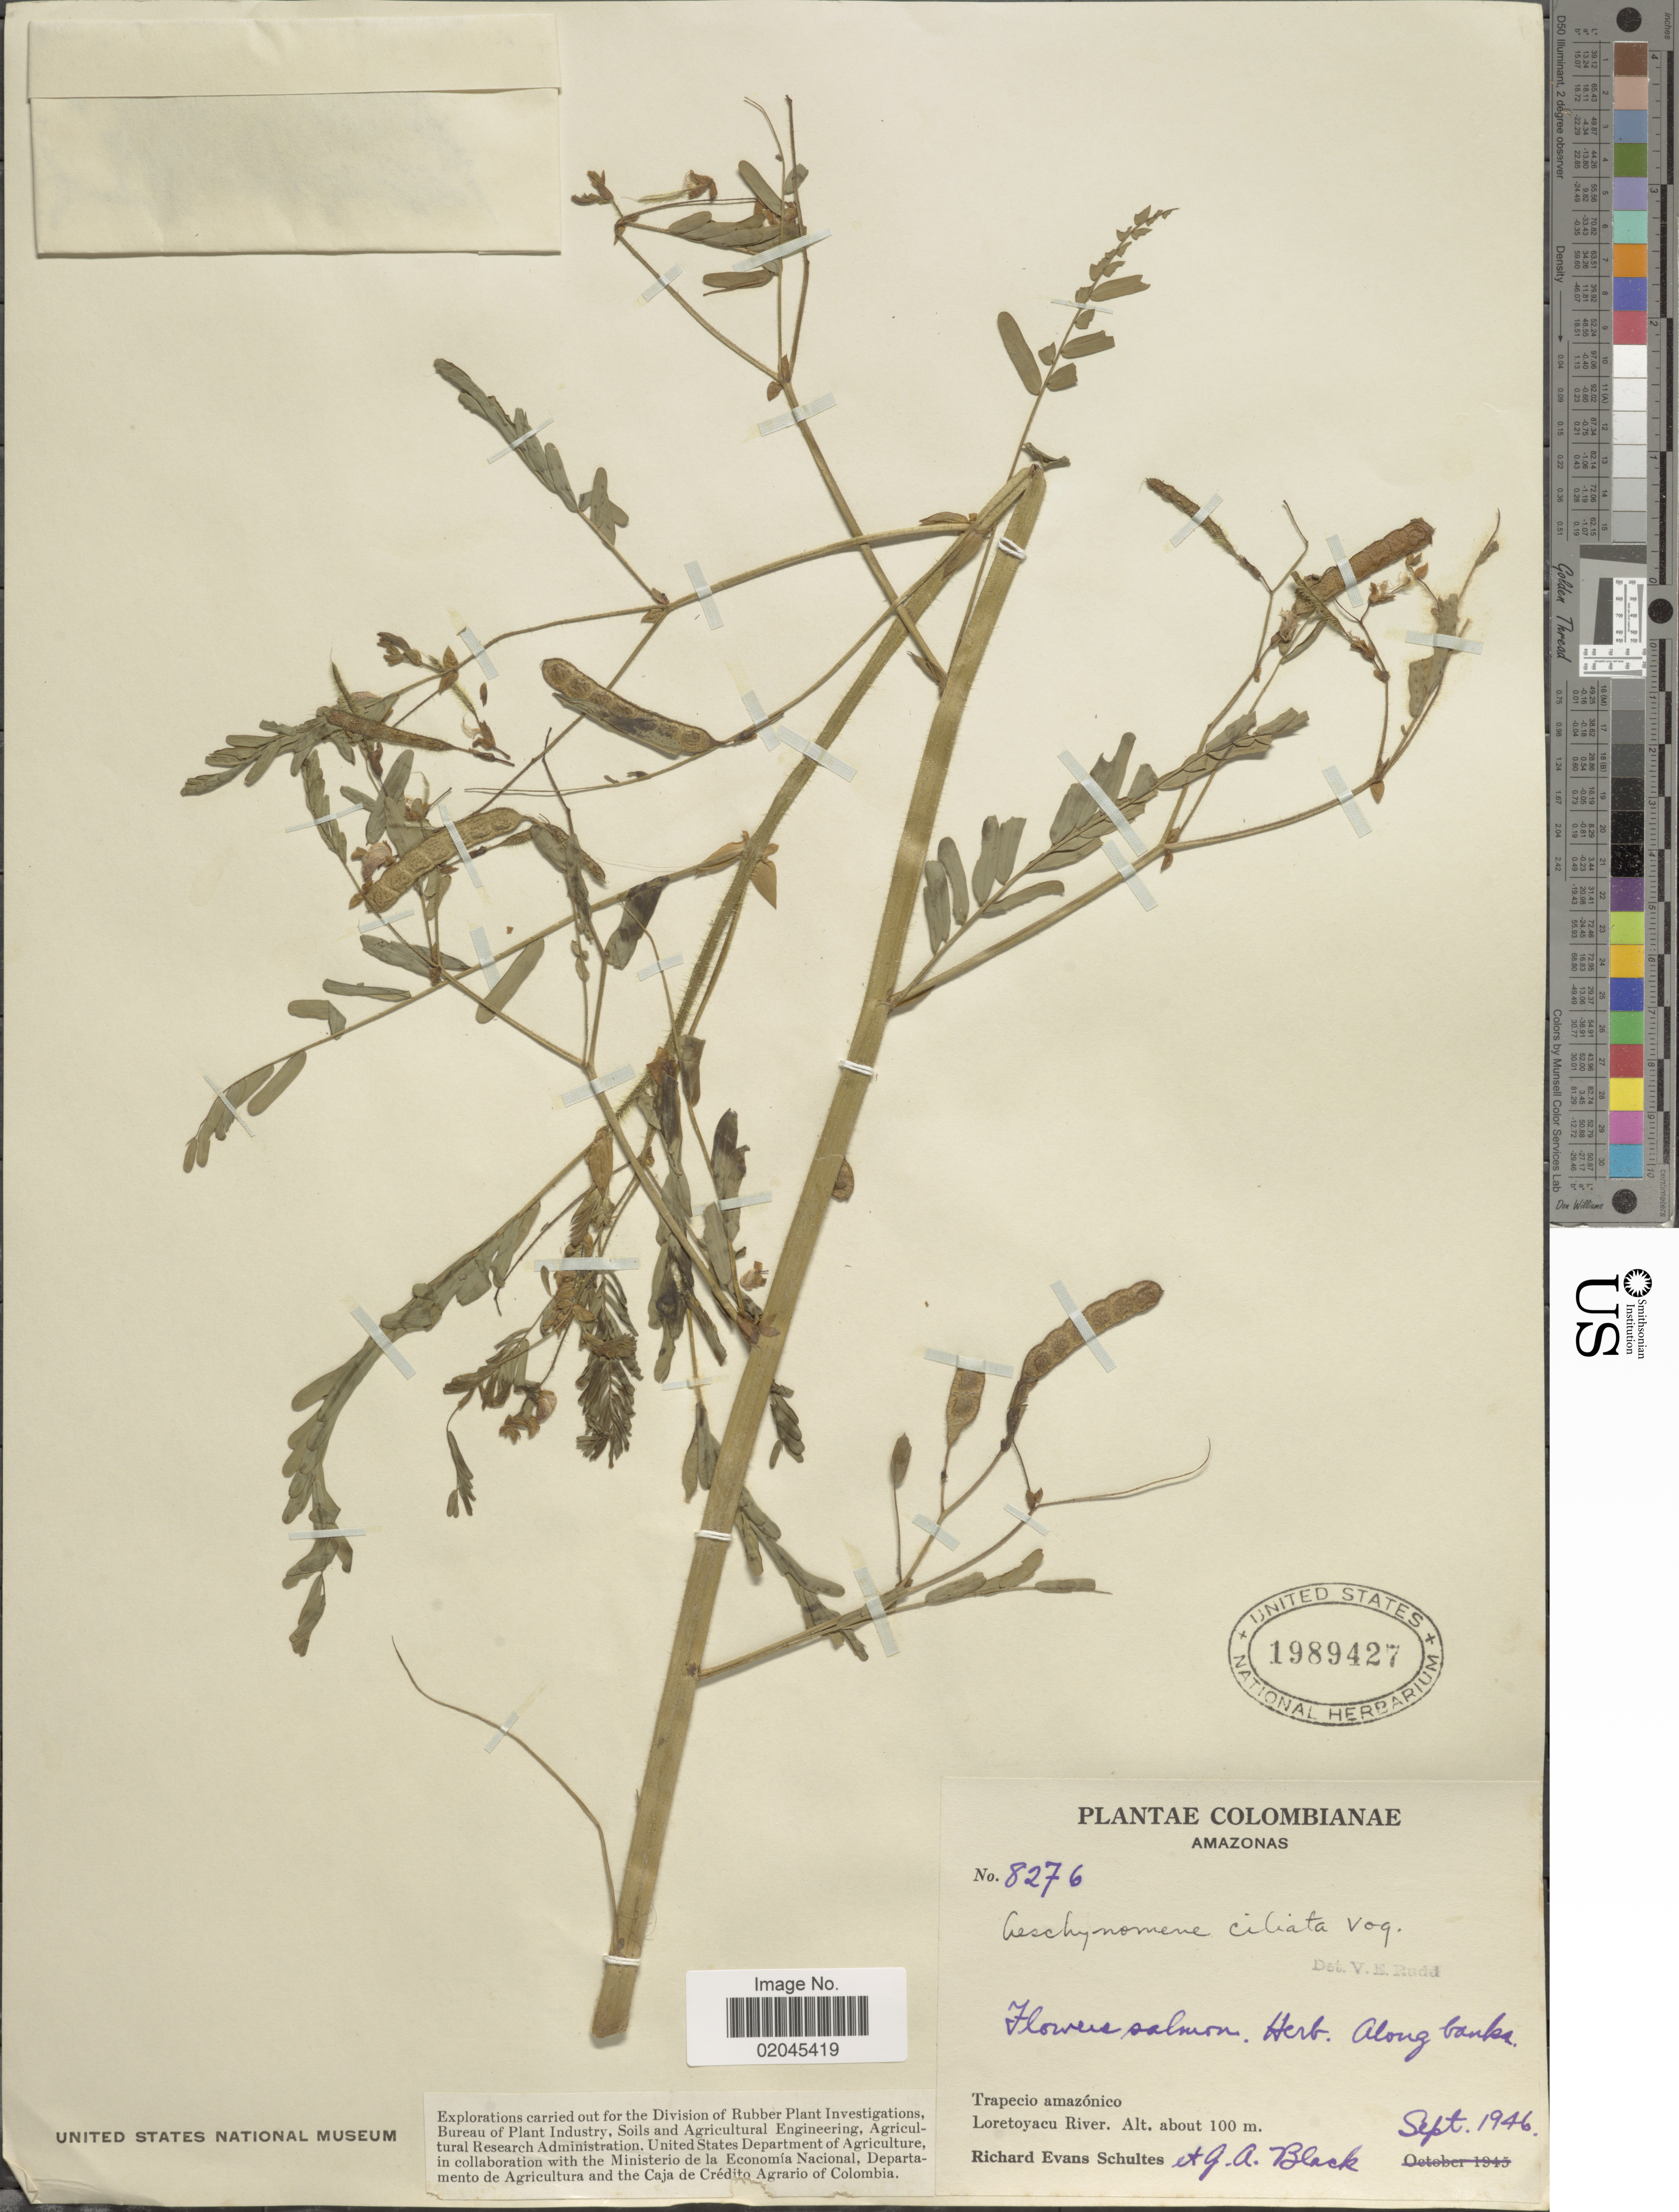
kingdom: Plantae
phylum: Tracheophyta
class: Magnoliopsida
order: Fabales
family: Fabaceae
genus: Aeschynomene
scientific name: Aeschynomene ciliata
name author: Vogel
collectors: R. E. Schultes & G. A. Black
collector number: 8276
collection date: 1946-09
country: Colombia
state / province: Amazônas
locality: Amazonas, Trapecio amazonico, Loretoyacu River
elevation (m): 100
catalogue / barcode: US 1989427